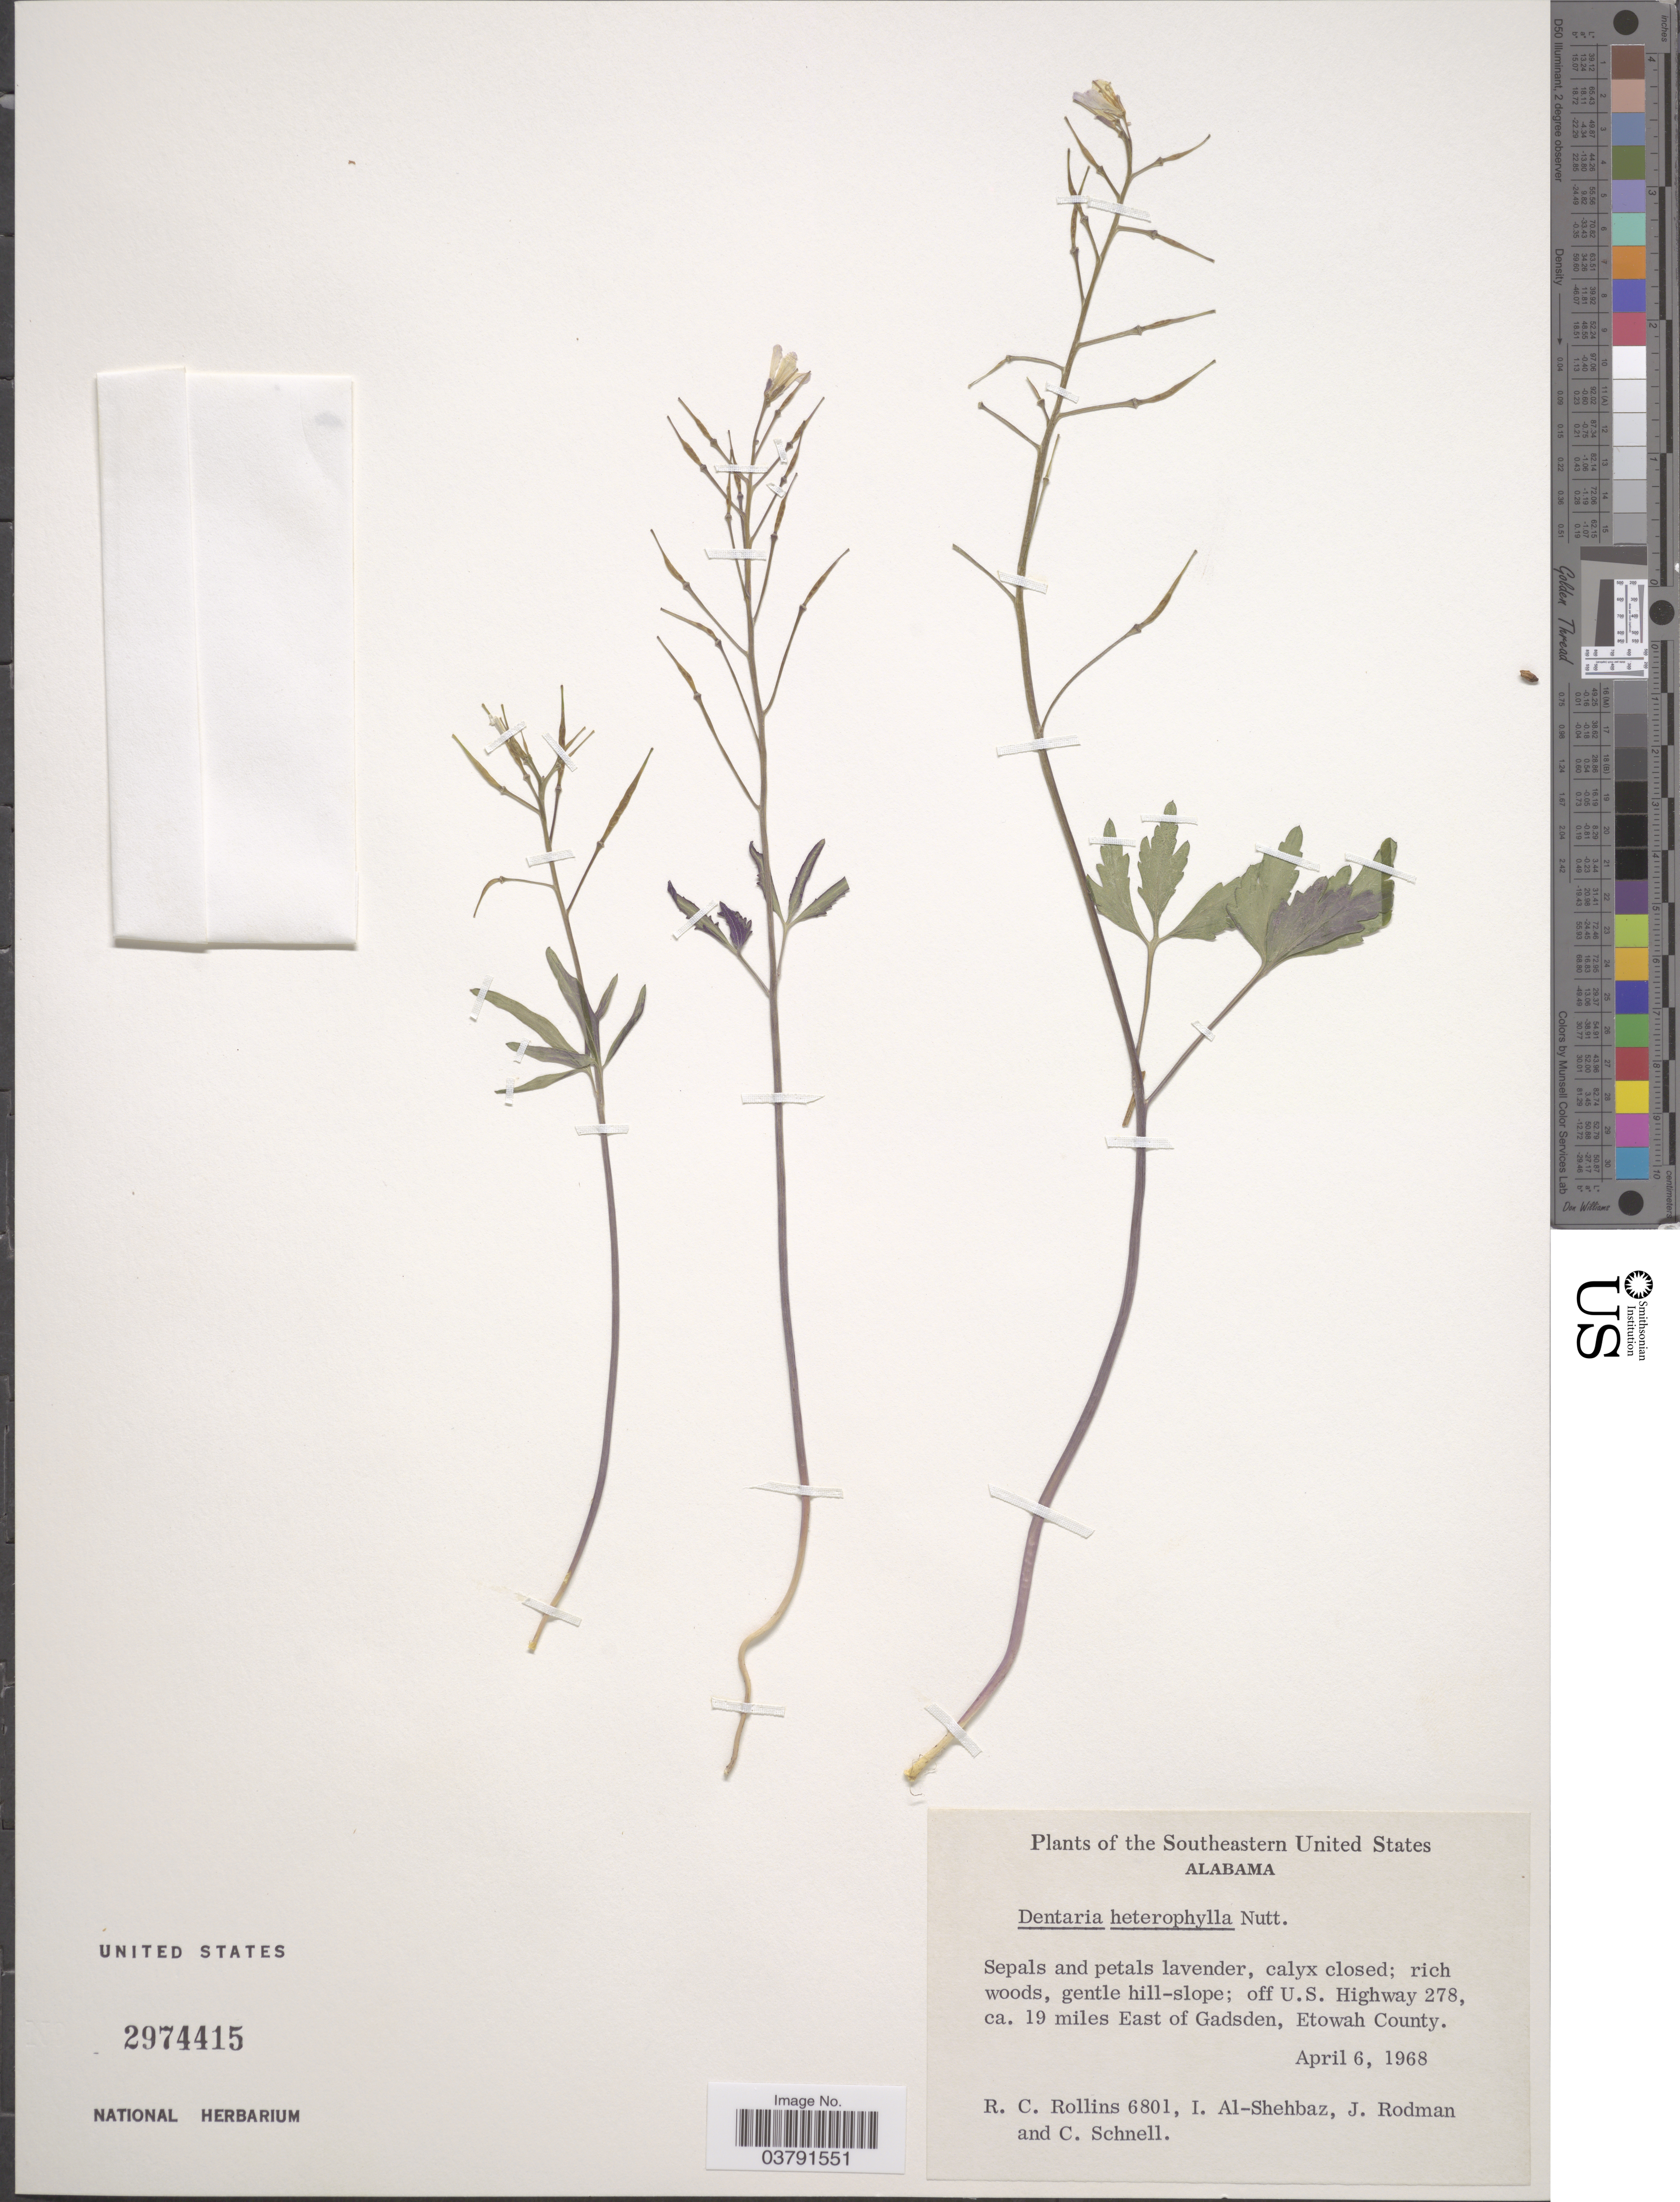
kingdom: Plantae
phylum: Tracheophyta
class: Magnoliopsida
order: Brassicales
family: Brassicaceae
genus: Dentaria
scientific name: Dentaria heterophylla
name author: Nutt.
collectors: R. C. Rollins, I. Al-Shehbaz, J. Rodman & C. Schnell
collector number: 6801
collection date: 1968-04-06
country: United States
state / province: Alabama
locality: The Southeastern United States. Off U.S. Highway 278, ca. 19 miles East of Gadsden, Etowah County.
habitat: rich woods, gentle hill slope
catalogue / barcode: US 2974415